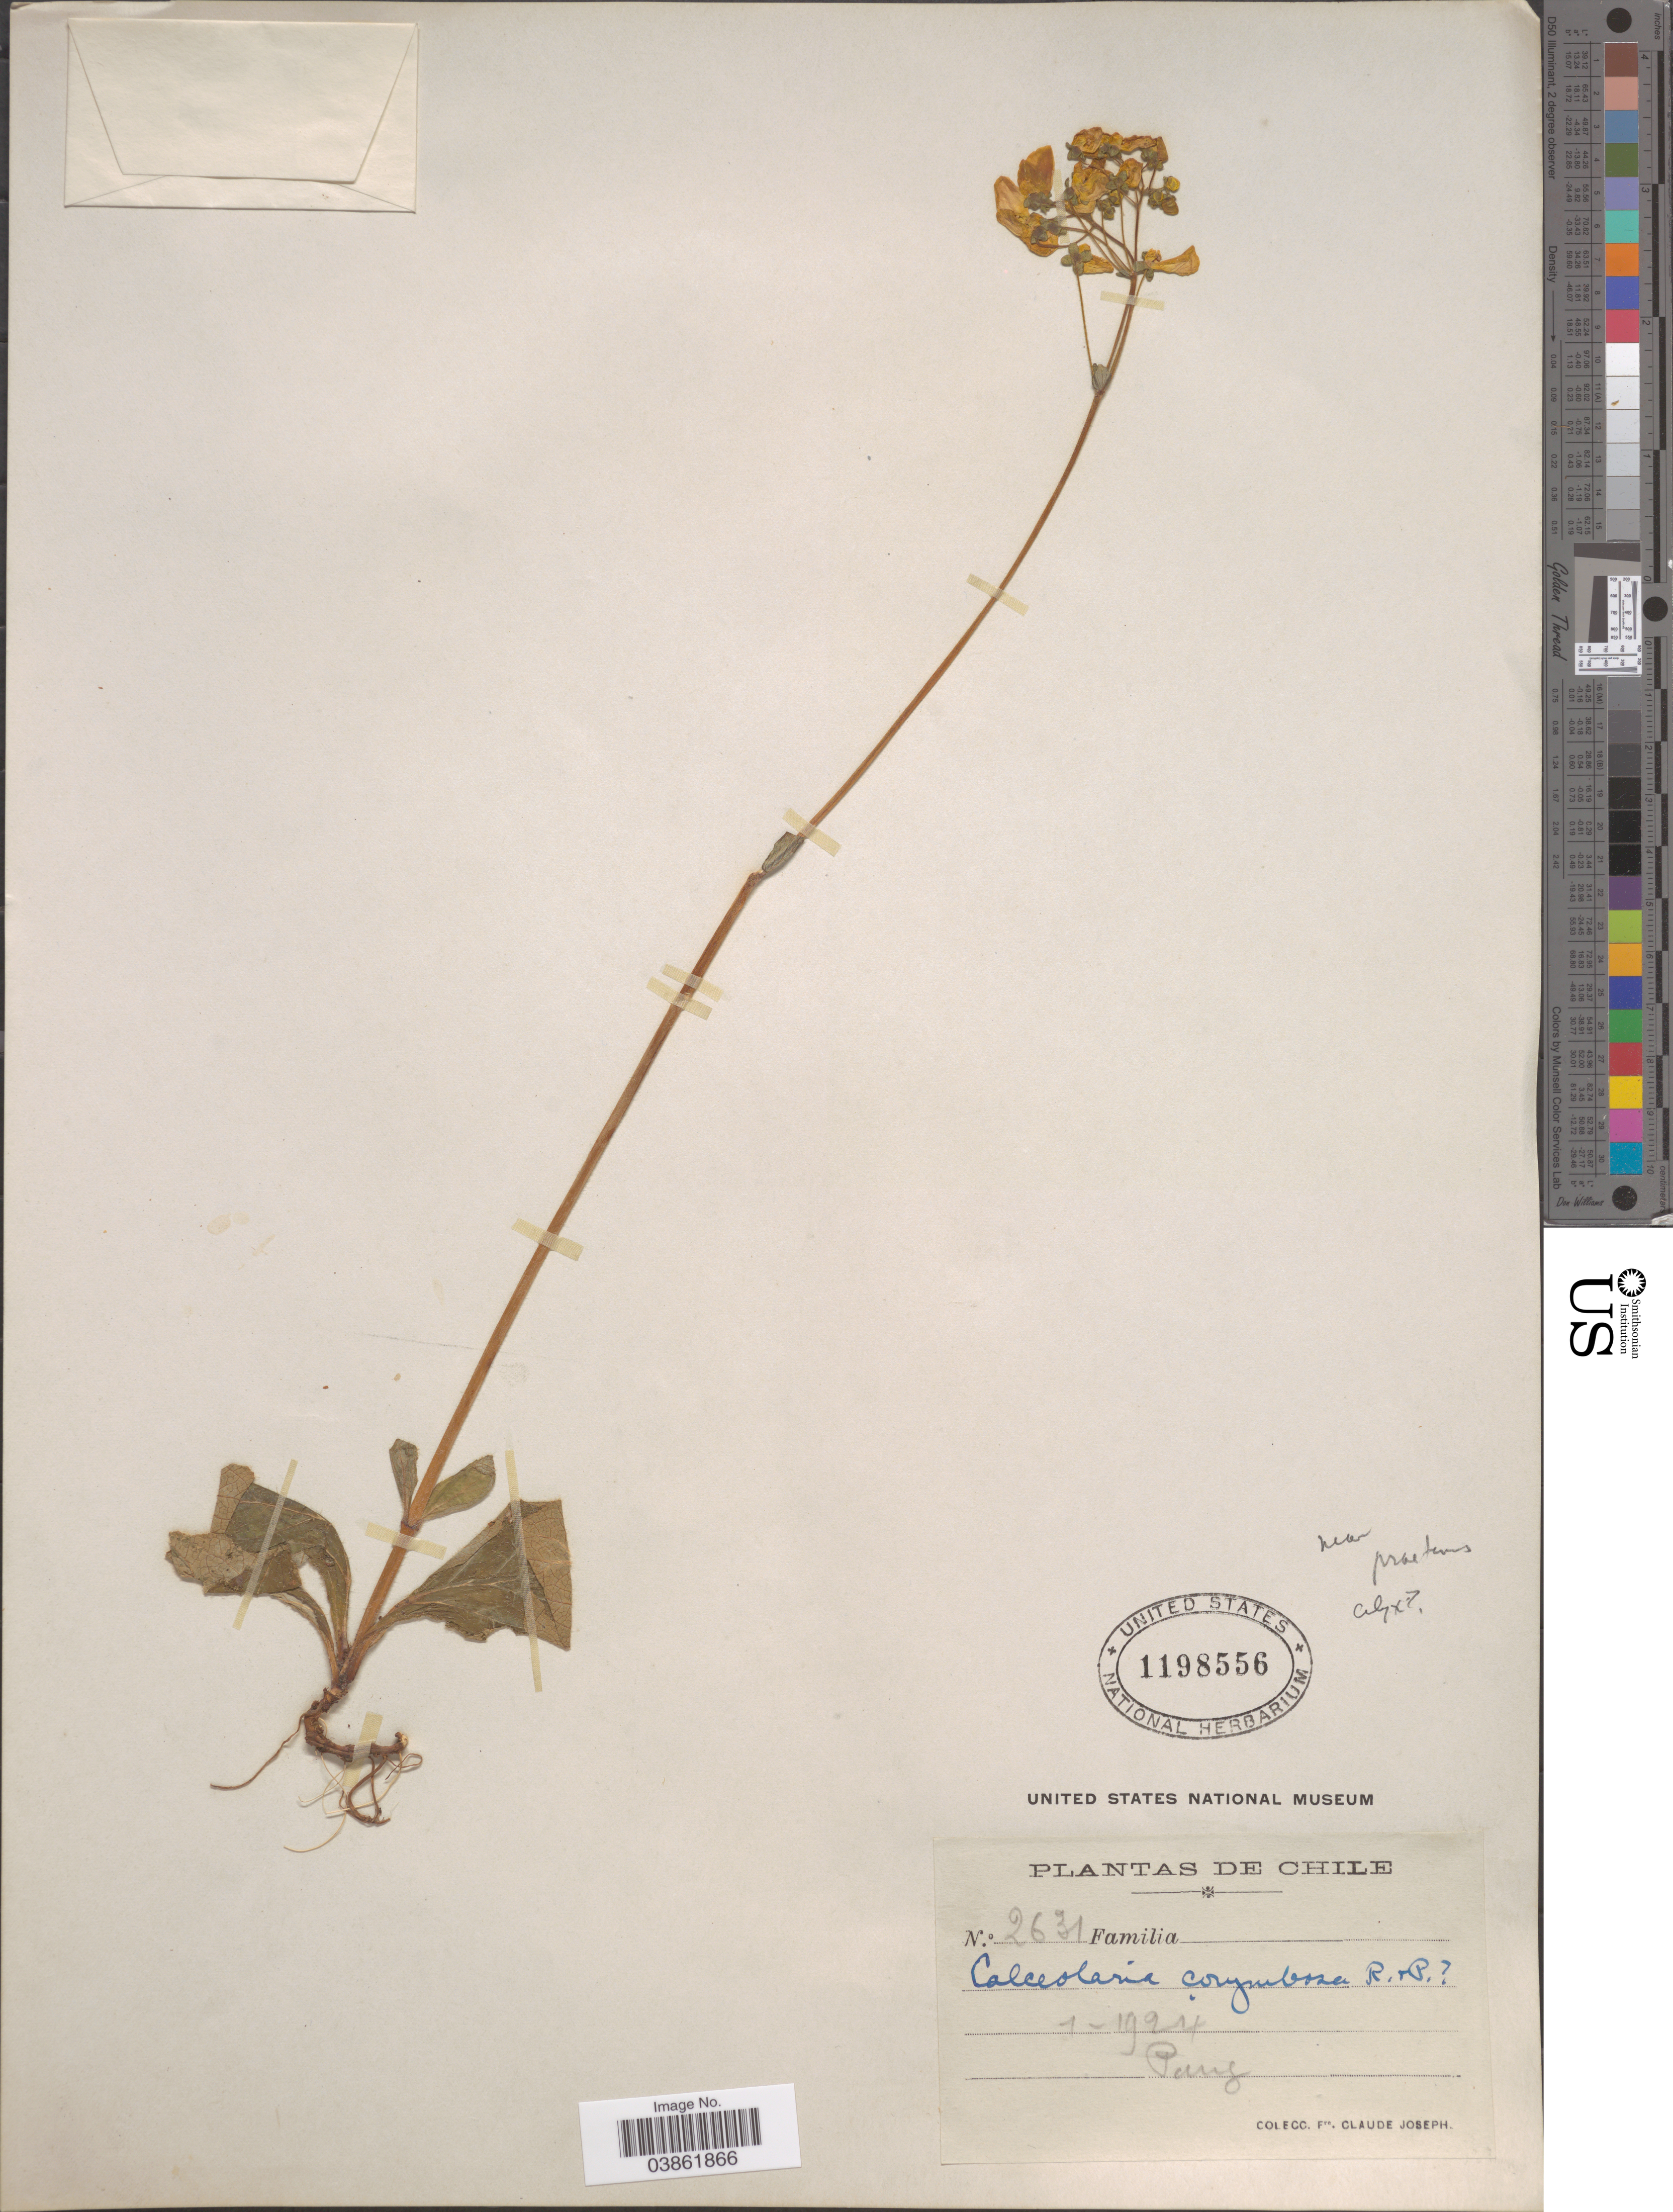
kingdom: Plantae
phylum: Tracheophyta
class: Magnoliopsida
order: Lamiales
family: Calceolariaceae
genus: Calceolaria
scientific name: Calceolaria corymbosa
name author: Ruiz & Pav.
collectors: Bro. Claude-Joseph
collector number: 2631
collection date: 1924-01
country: Chile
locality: Pang.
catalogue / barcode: US 1198556